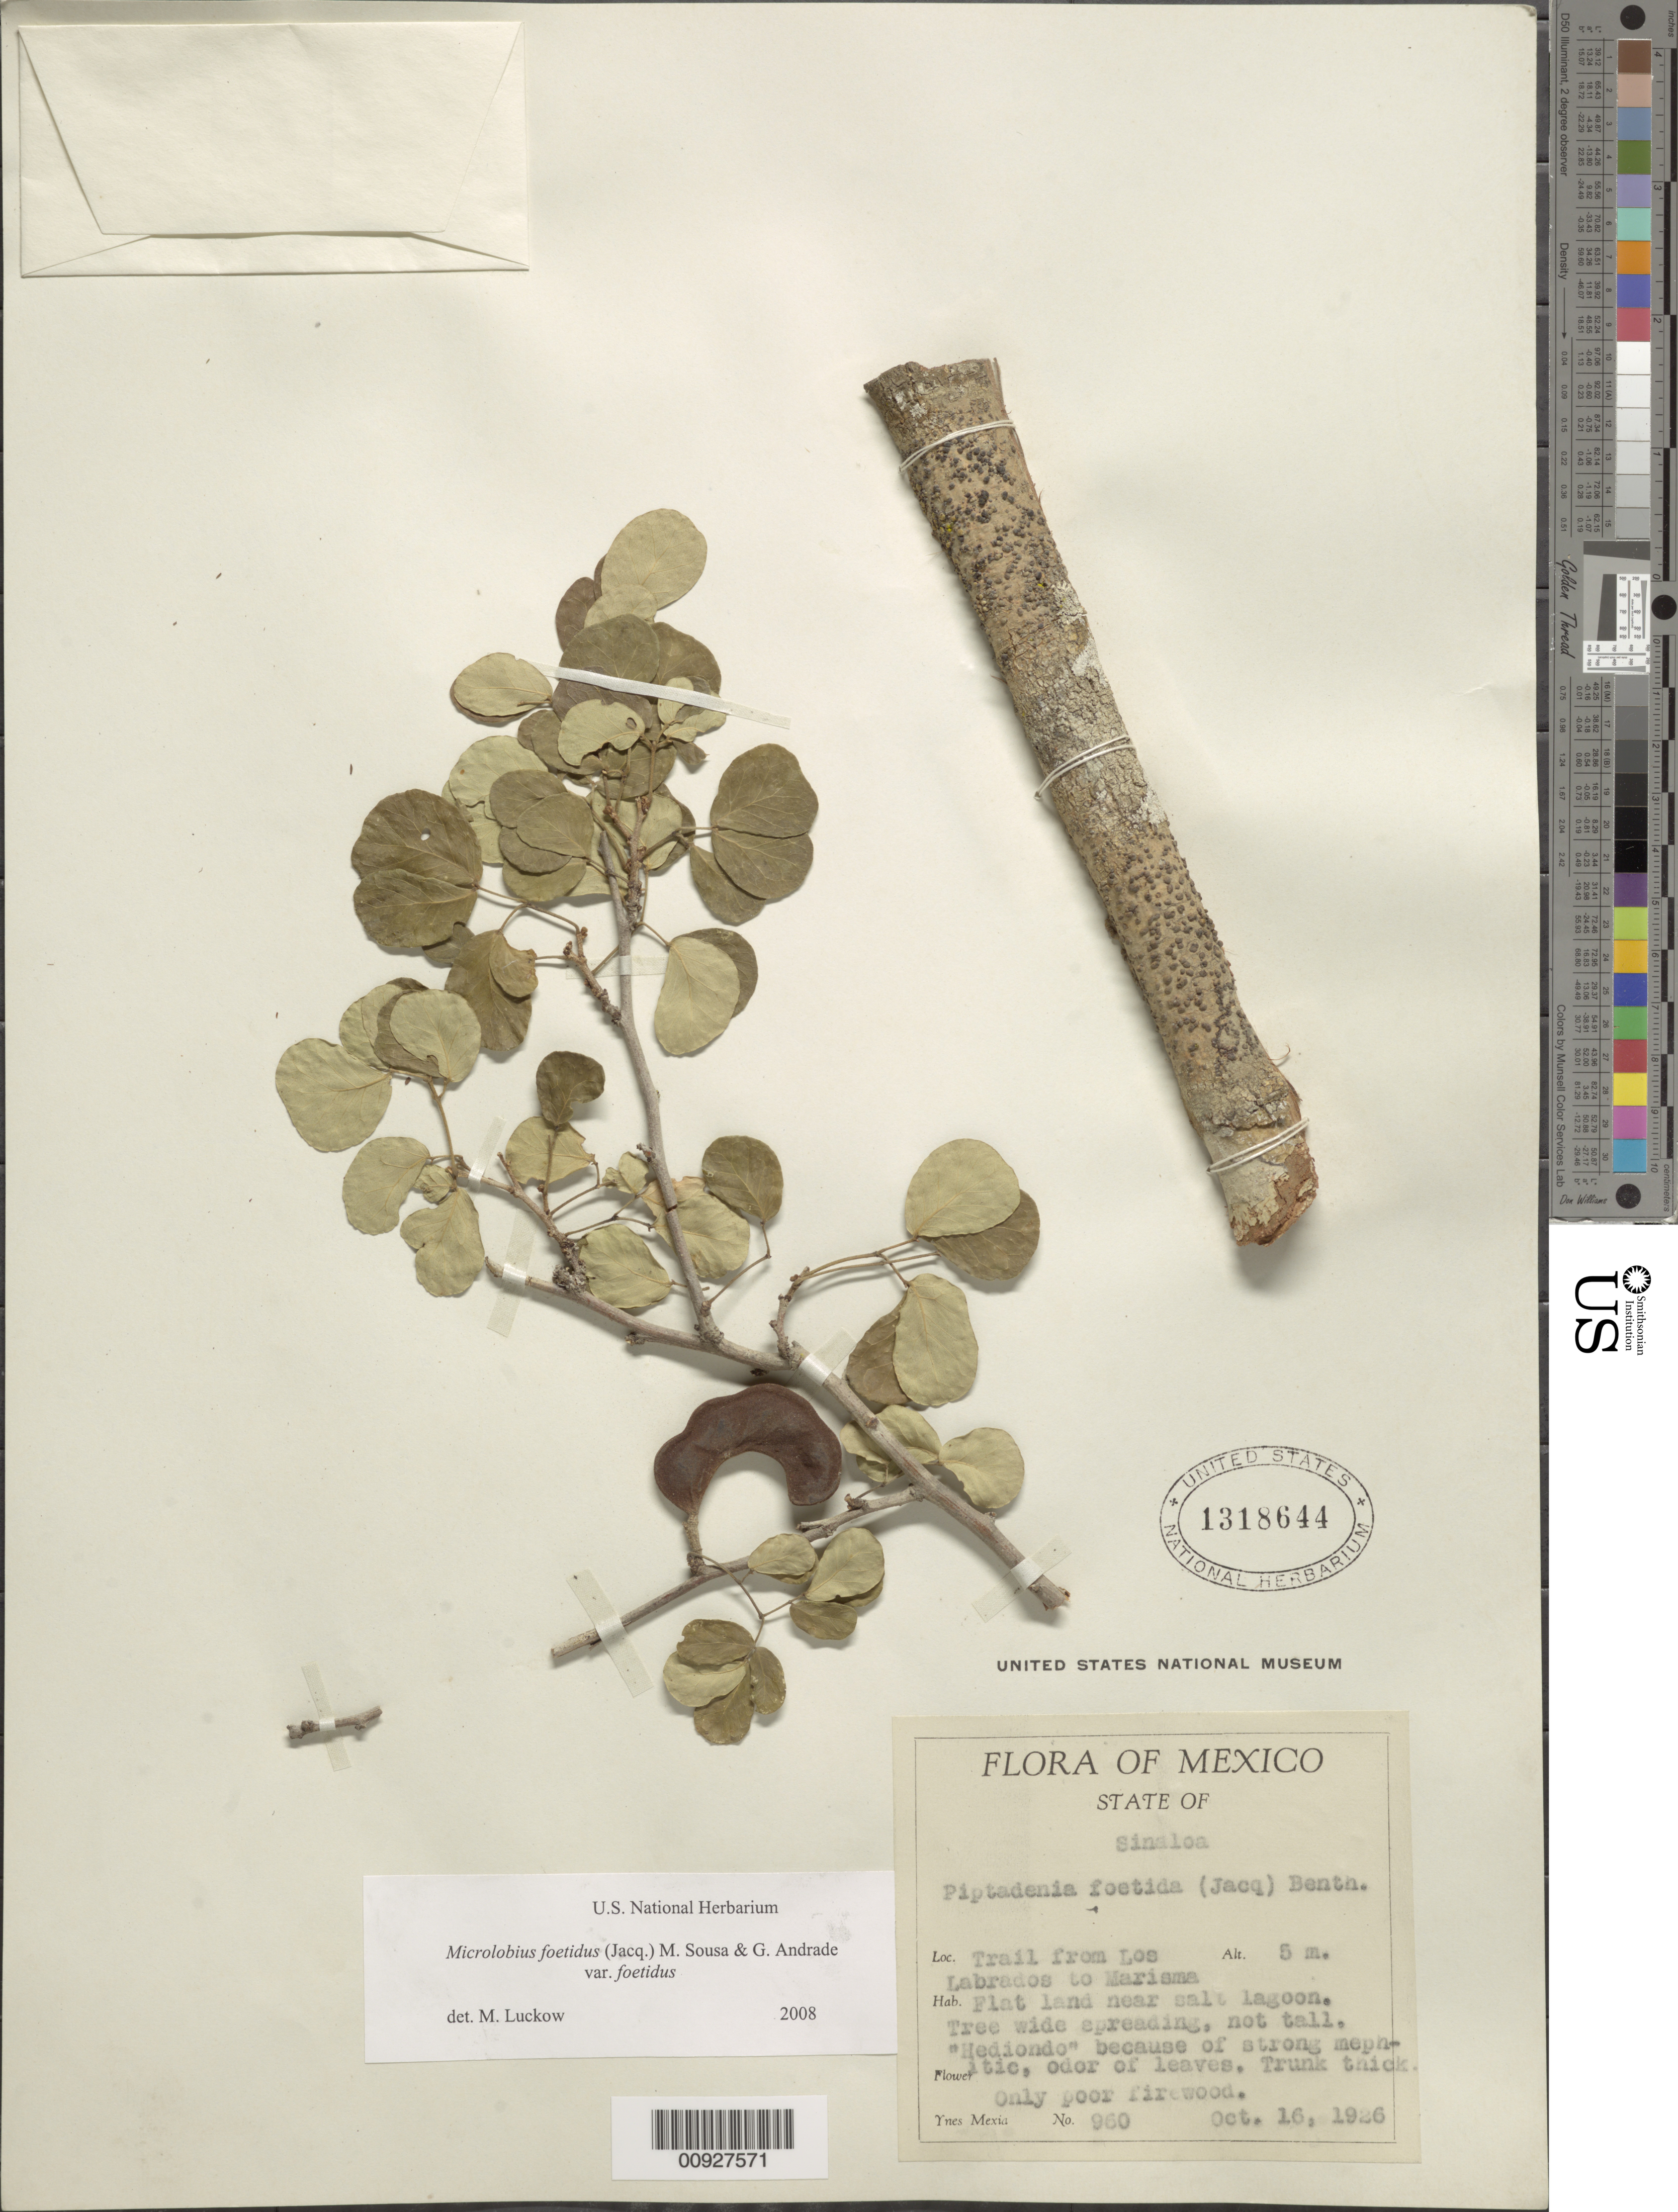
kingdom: Plantae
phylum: Tracheophyta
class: Magnoliopsida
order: Fabales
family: Fabaceae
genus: Microlobius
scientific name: Microlobius foetidus subsp. foetidus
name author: (Jacq.) M. Sousa & G. Andrade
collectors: Y. Mexia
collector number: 960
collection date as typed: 16 Oct 1926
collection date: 1926-10-16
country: Mexico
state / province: Sinaloa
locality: Trail from Los Labrados to Marisma, State of Sinaloa.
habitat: Flat land near salt lagoon.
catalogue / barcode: US 1318644